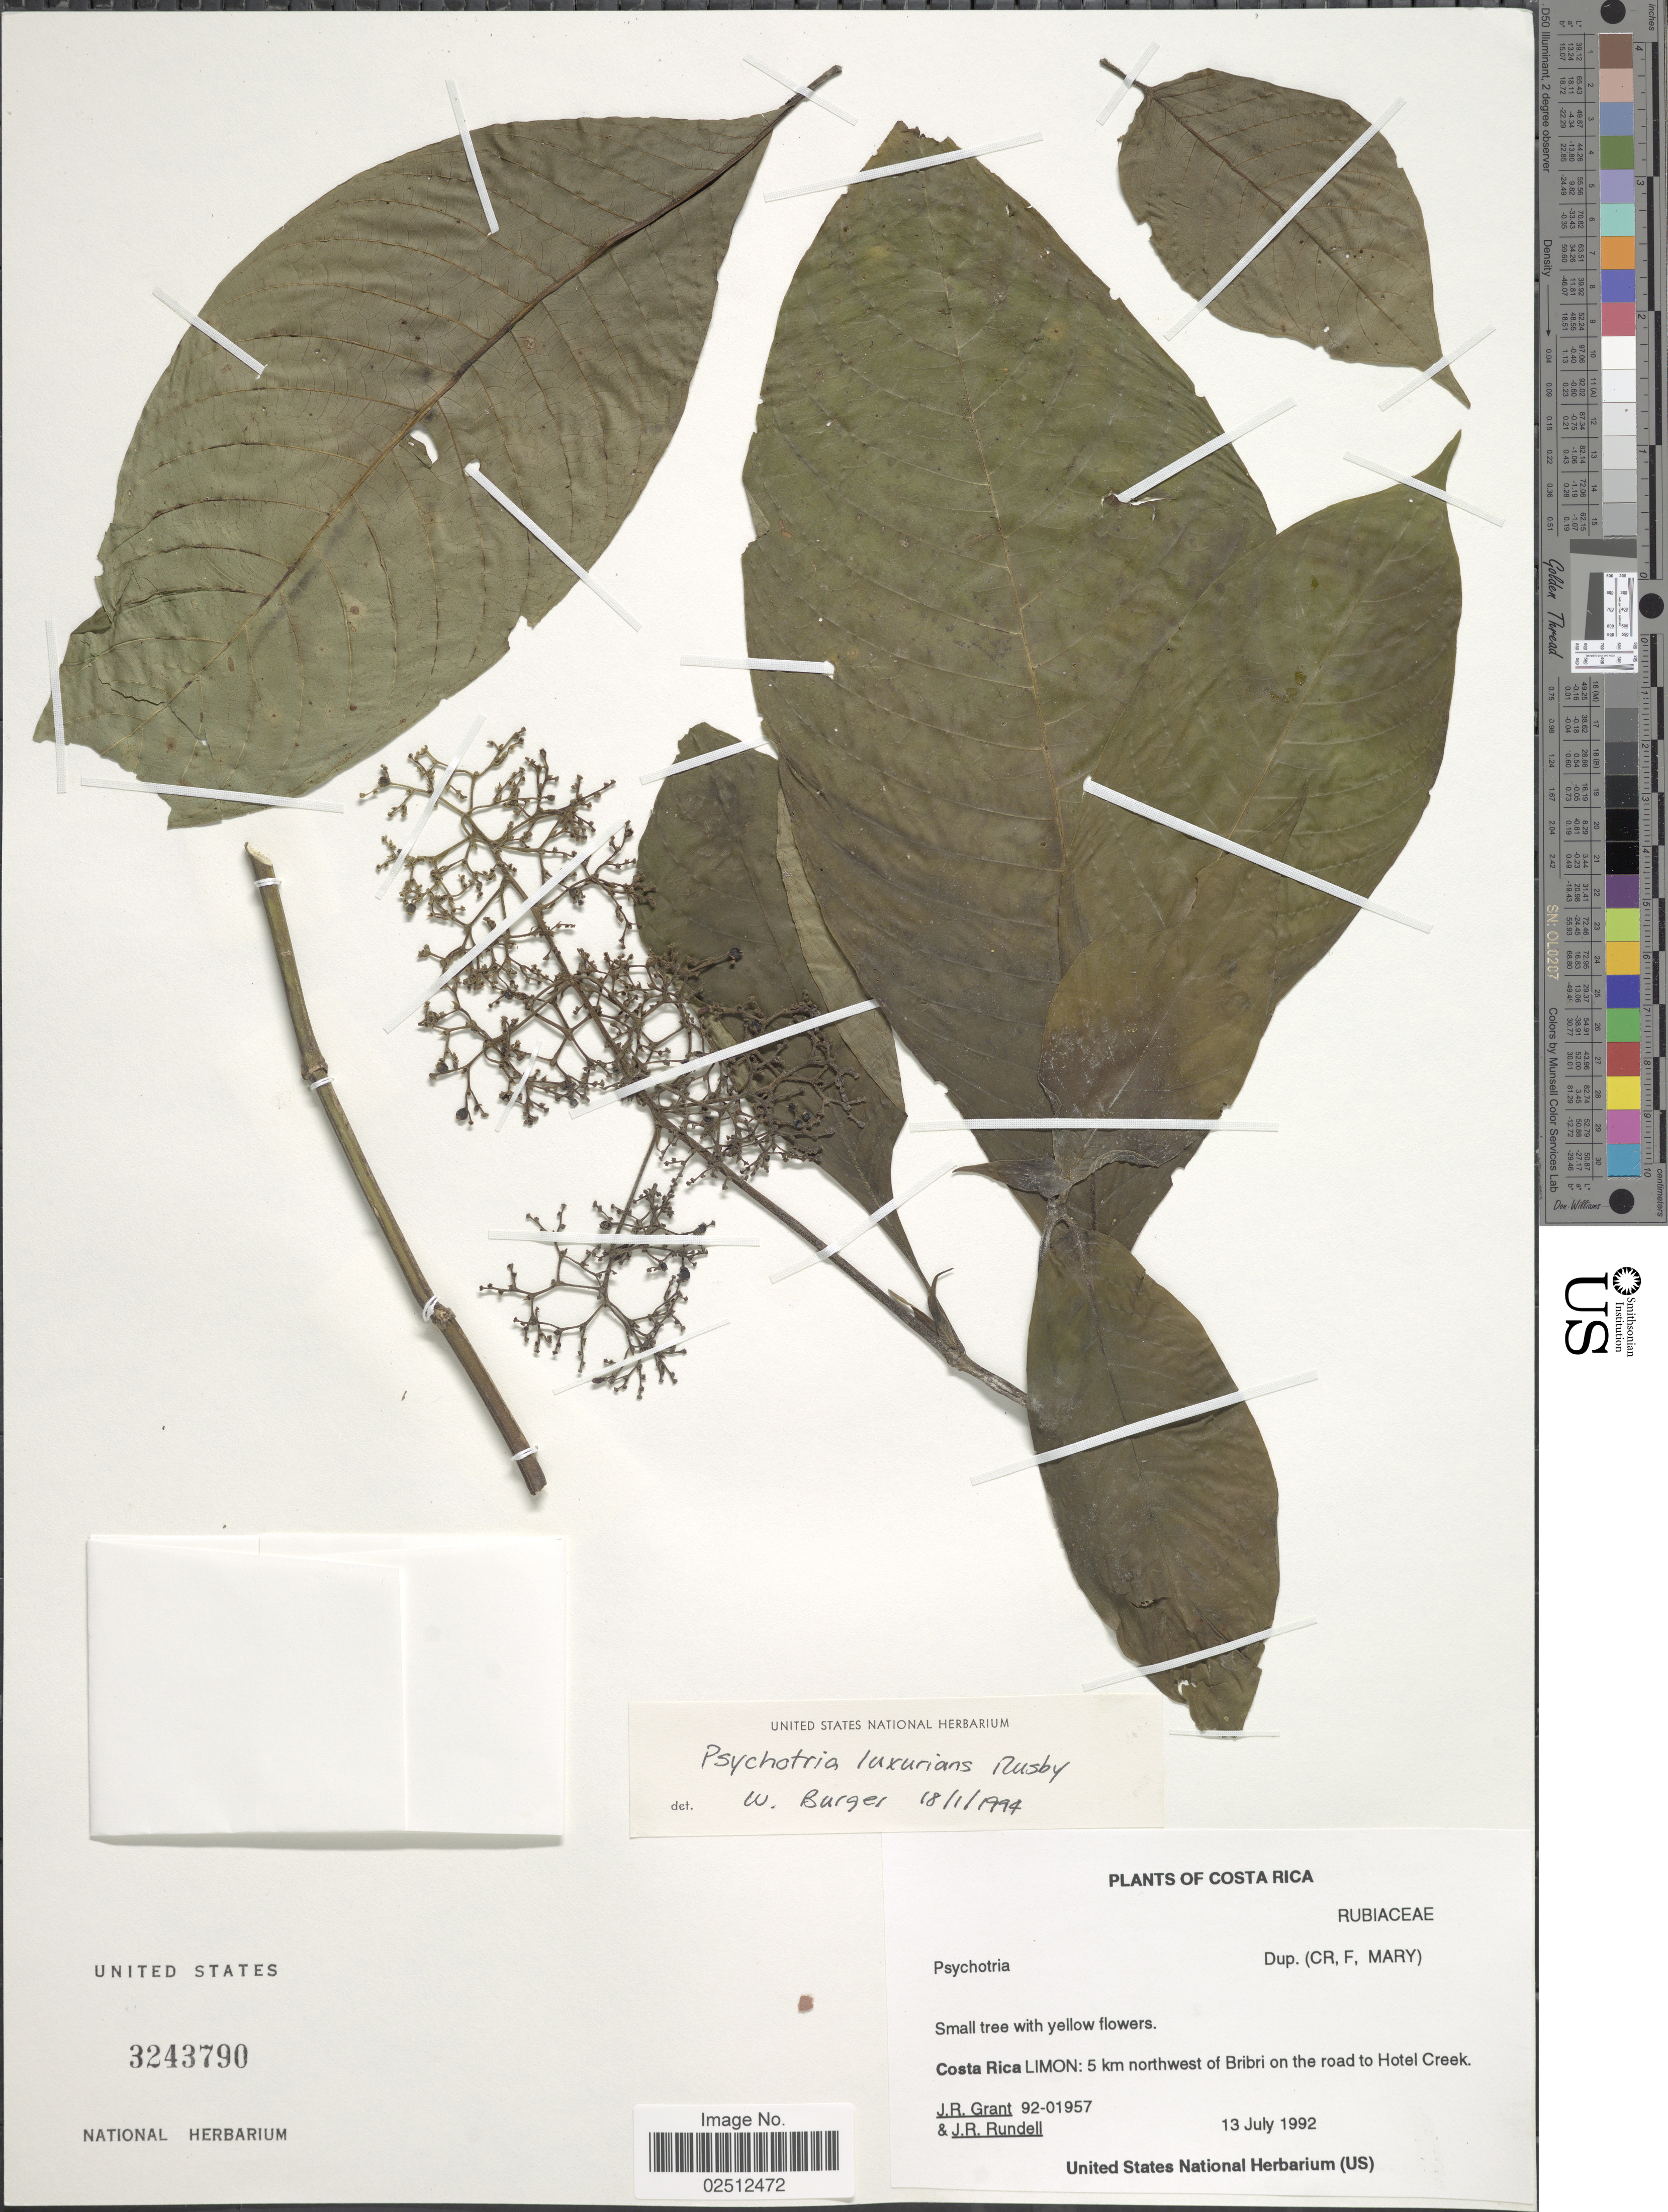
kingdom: Plantae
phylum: Tracheophyta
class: Magnoliopsida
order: Gentianales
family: Rubiaceae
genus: Psychotria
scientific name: Psychotria luxurians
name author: Rusby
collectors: J. Grant & J. R. Rundell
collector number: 92-01957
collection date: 1992-07-13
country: Costa Rica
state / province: Limón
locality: Costa Rica, Limon: 5 km northwest of Bribri on the road to Hotel Creek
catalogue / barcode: US 3243790